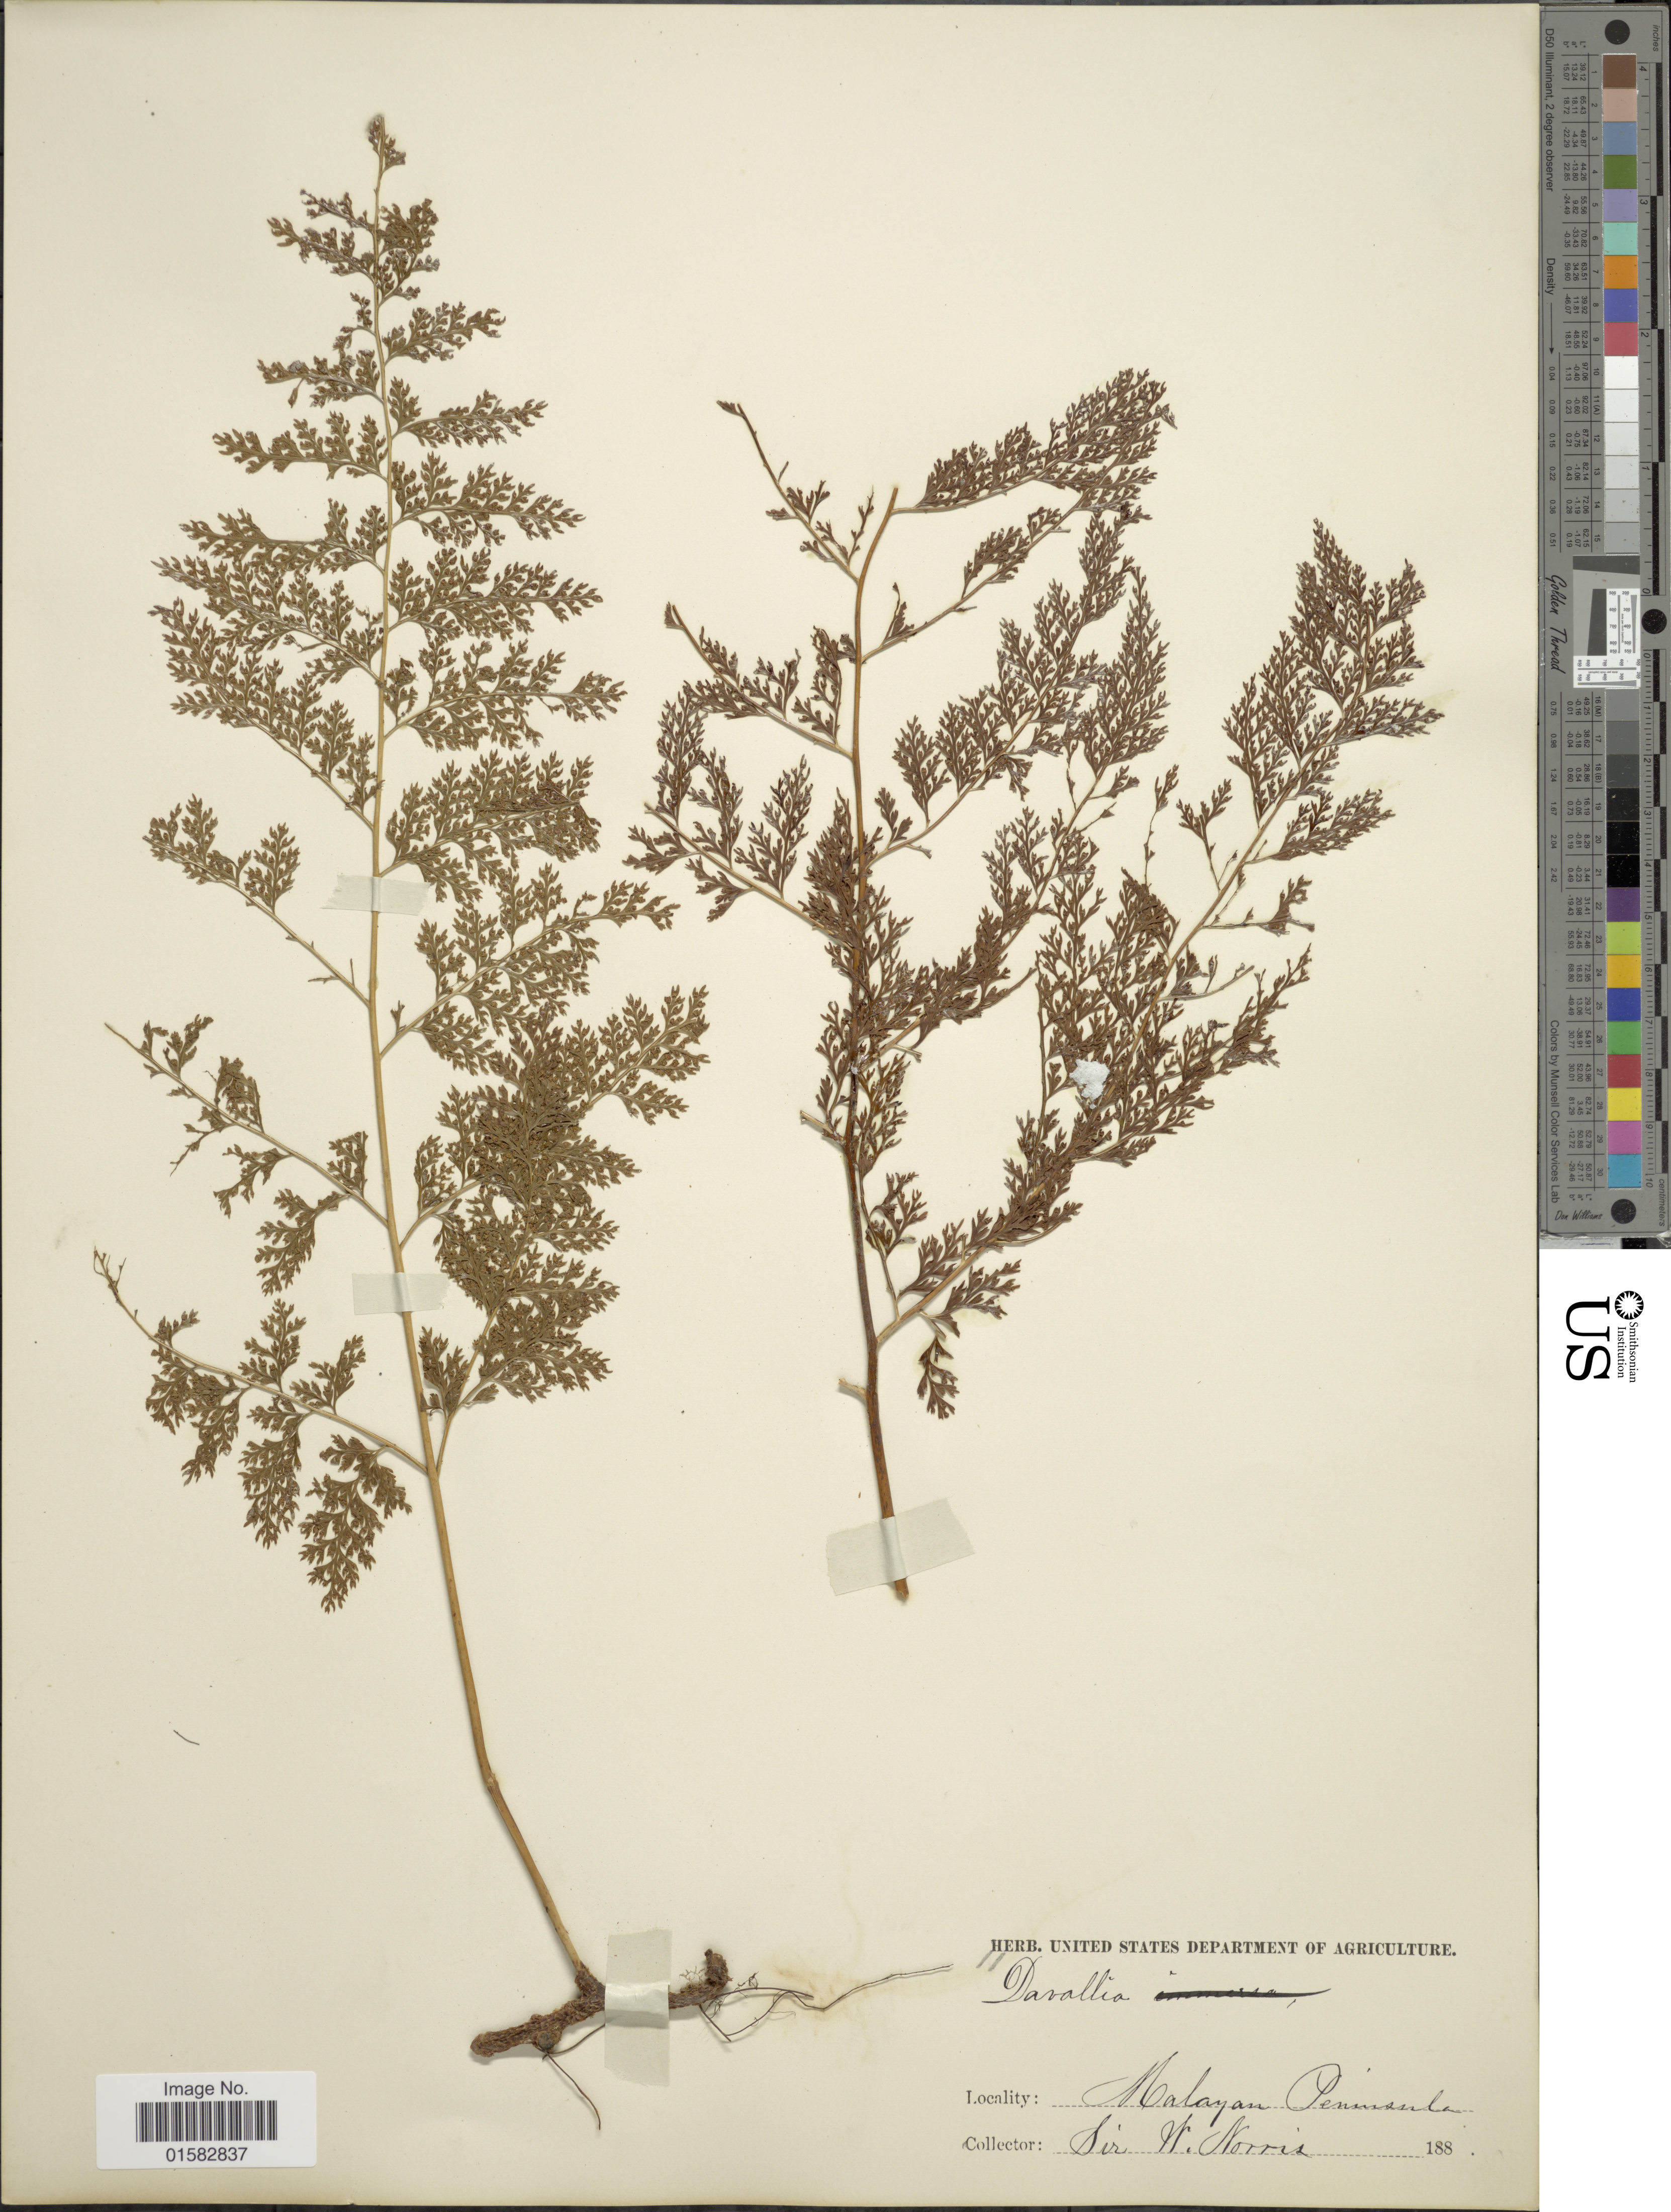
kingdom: Plantae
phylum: Tracheophyta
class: Polypodiopsida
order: Polypodiales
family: Davalliaceae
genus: Davallia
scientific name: Davallia pulchra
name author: D. Don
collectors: W. Norris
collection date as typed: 188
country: Malaysia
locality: Malayan Peninsula